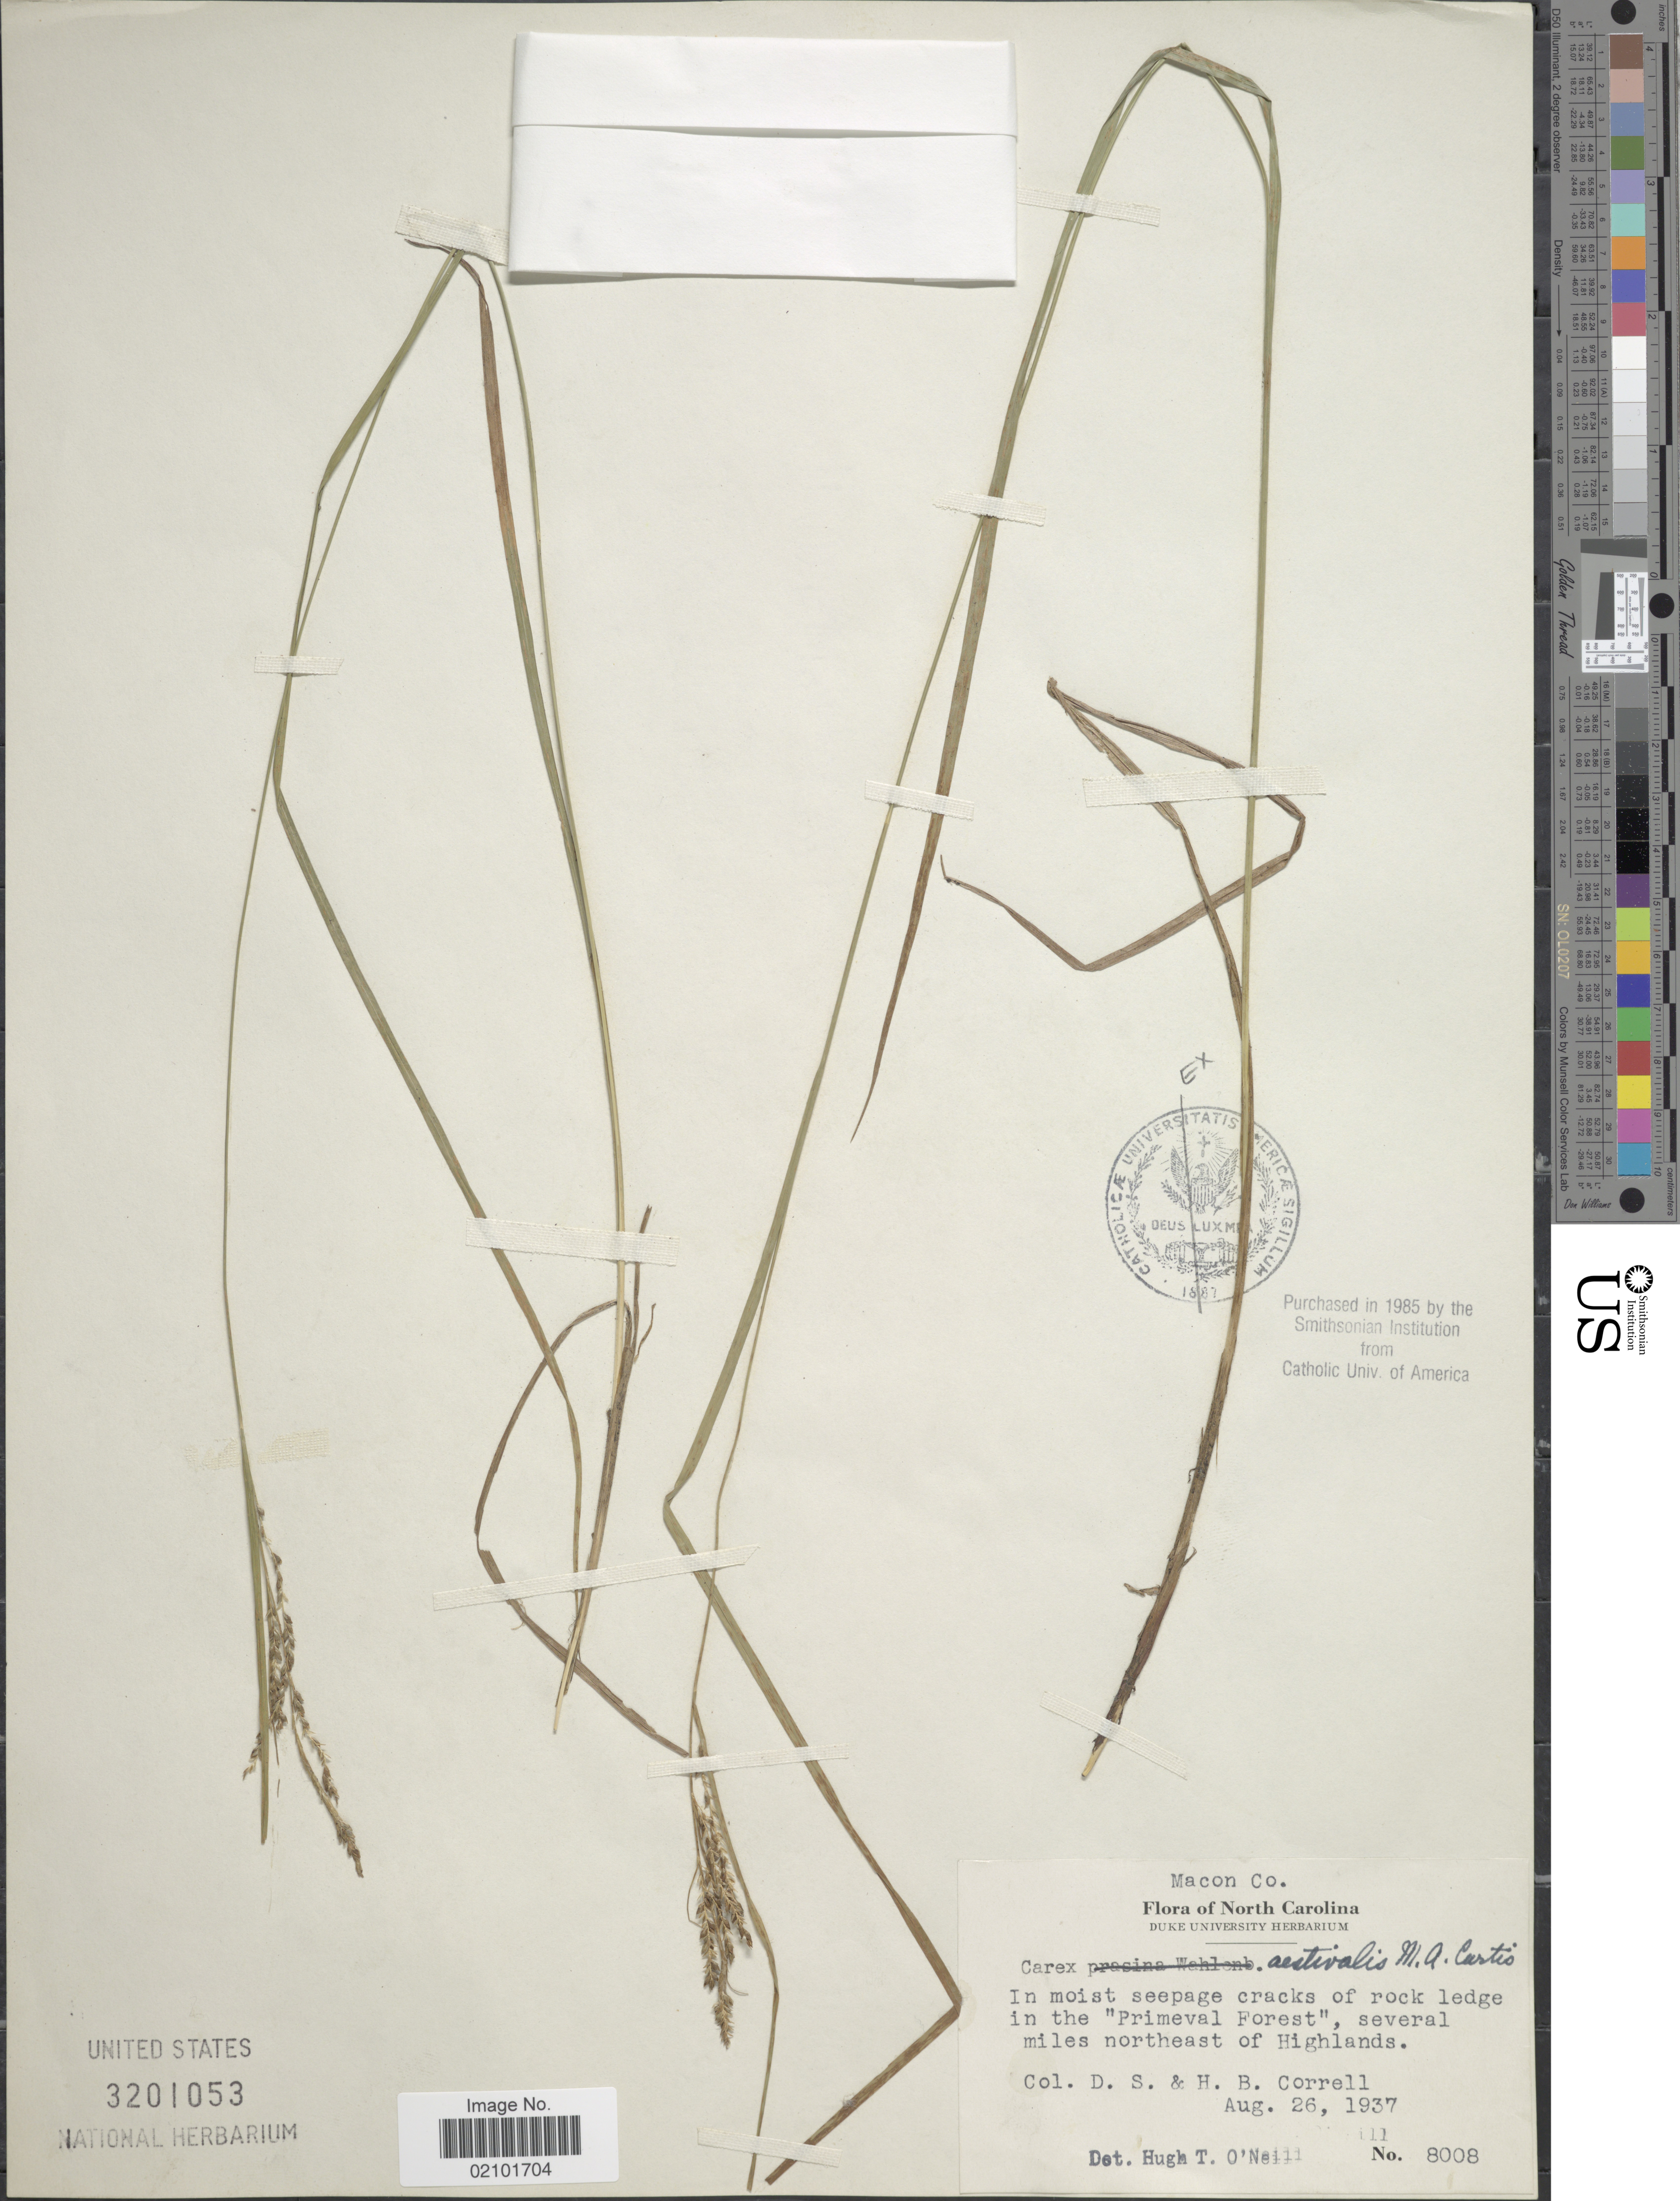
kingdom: Plantae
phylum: Tracheophyta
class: Liliopsida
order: Poales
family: Cyperaceae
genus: Carex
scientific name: Carex aestivalis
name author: M.A. Curtis ex A. Gray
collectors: D. S. Correll & H. Correll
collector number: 8008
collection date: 1937-08-26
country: United States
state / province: North Carolina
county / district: Macon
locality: in the "Primeval Forest", several miles northeast of Highlands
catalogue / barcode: US 3201053